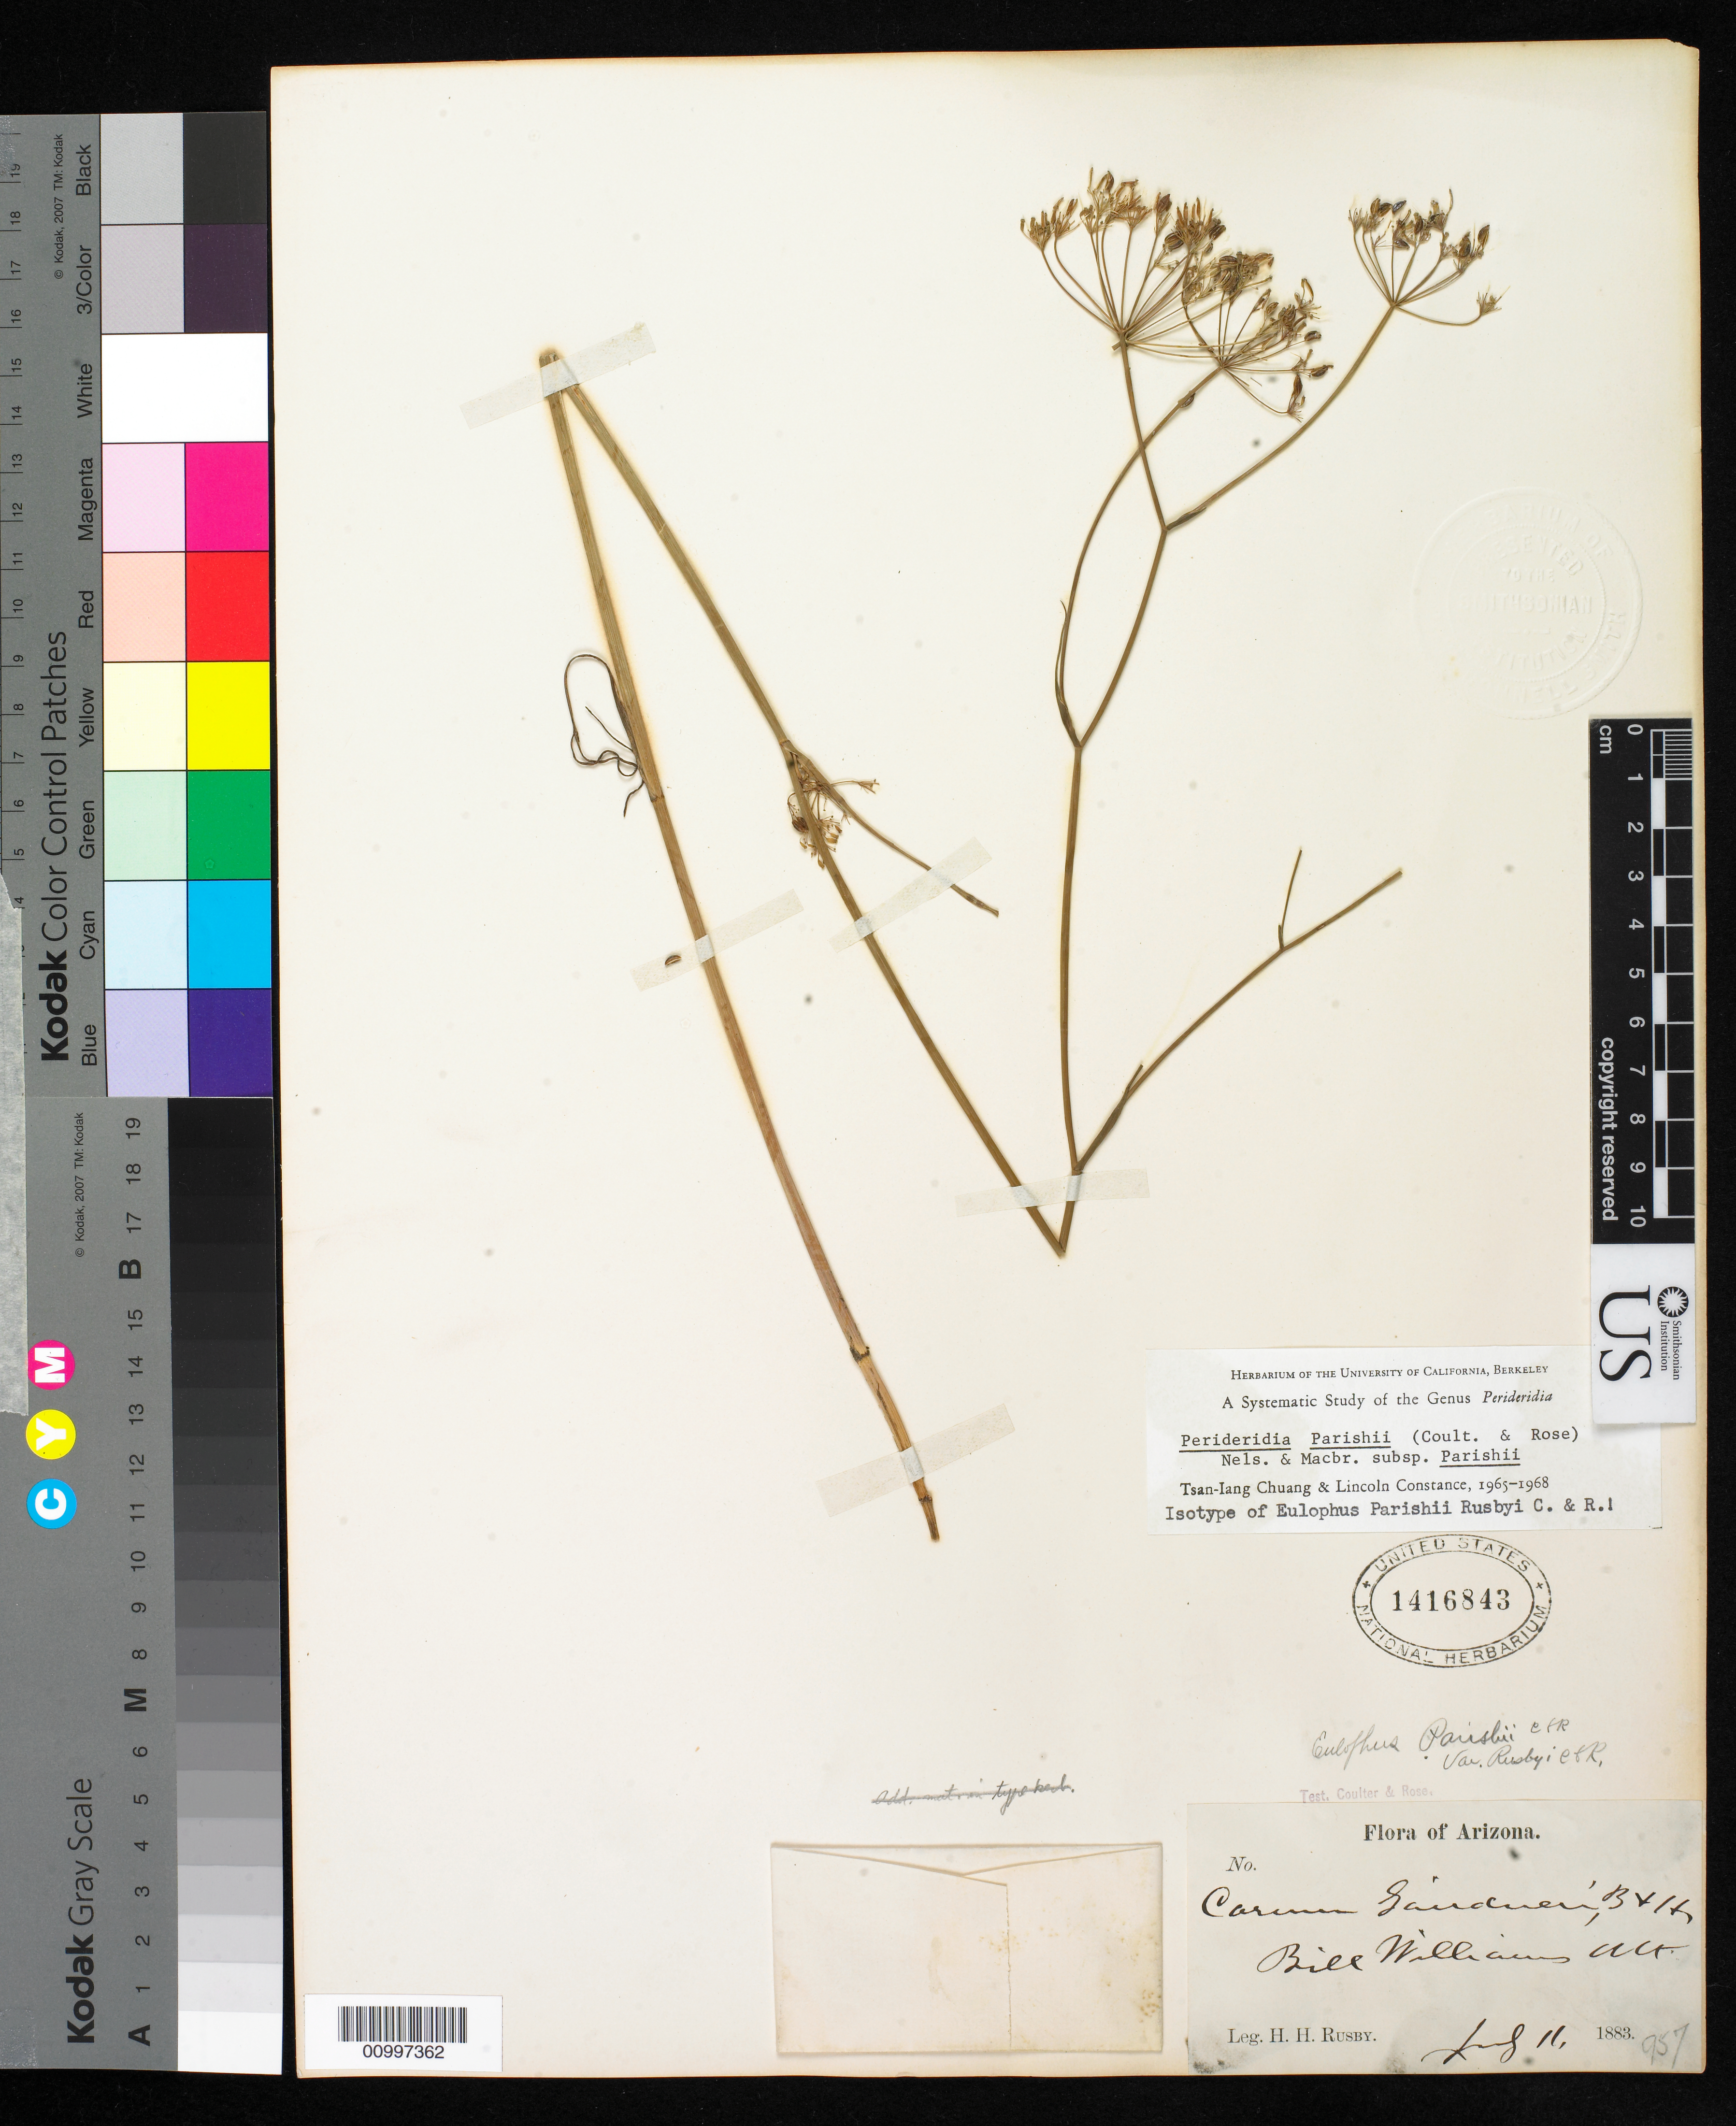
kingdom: Plantae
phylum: Tracheophyta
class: Magnoliopsida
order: Apiales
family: Apiaceae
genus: Eulophus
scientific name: Eulophus parishii var. rusbyi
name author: J.M. Coult. & Rose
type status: Isolectotype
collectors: H. H. Rusby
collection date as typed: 11 Jul 1883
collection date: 1883-07-11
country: United States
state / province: Arizona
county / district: Coconino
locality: Bill Williams Mt.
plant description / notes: Protologue cites Rusby 629 (note this sheet is s.n.). Protologue also cites a second collection, Lemmon (s.n.?) from Flagstaff [no duplicates found at US, Nov. 2010].; Specimen ex John Donnell Smith herbarium.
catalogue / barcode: US 1416843